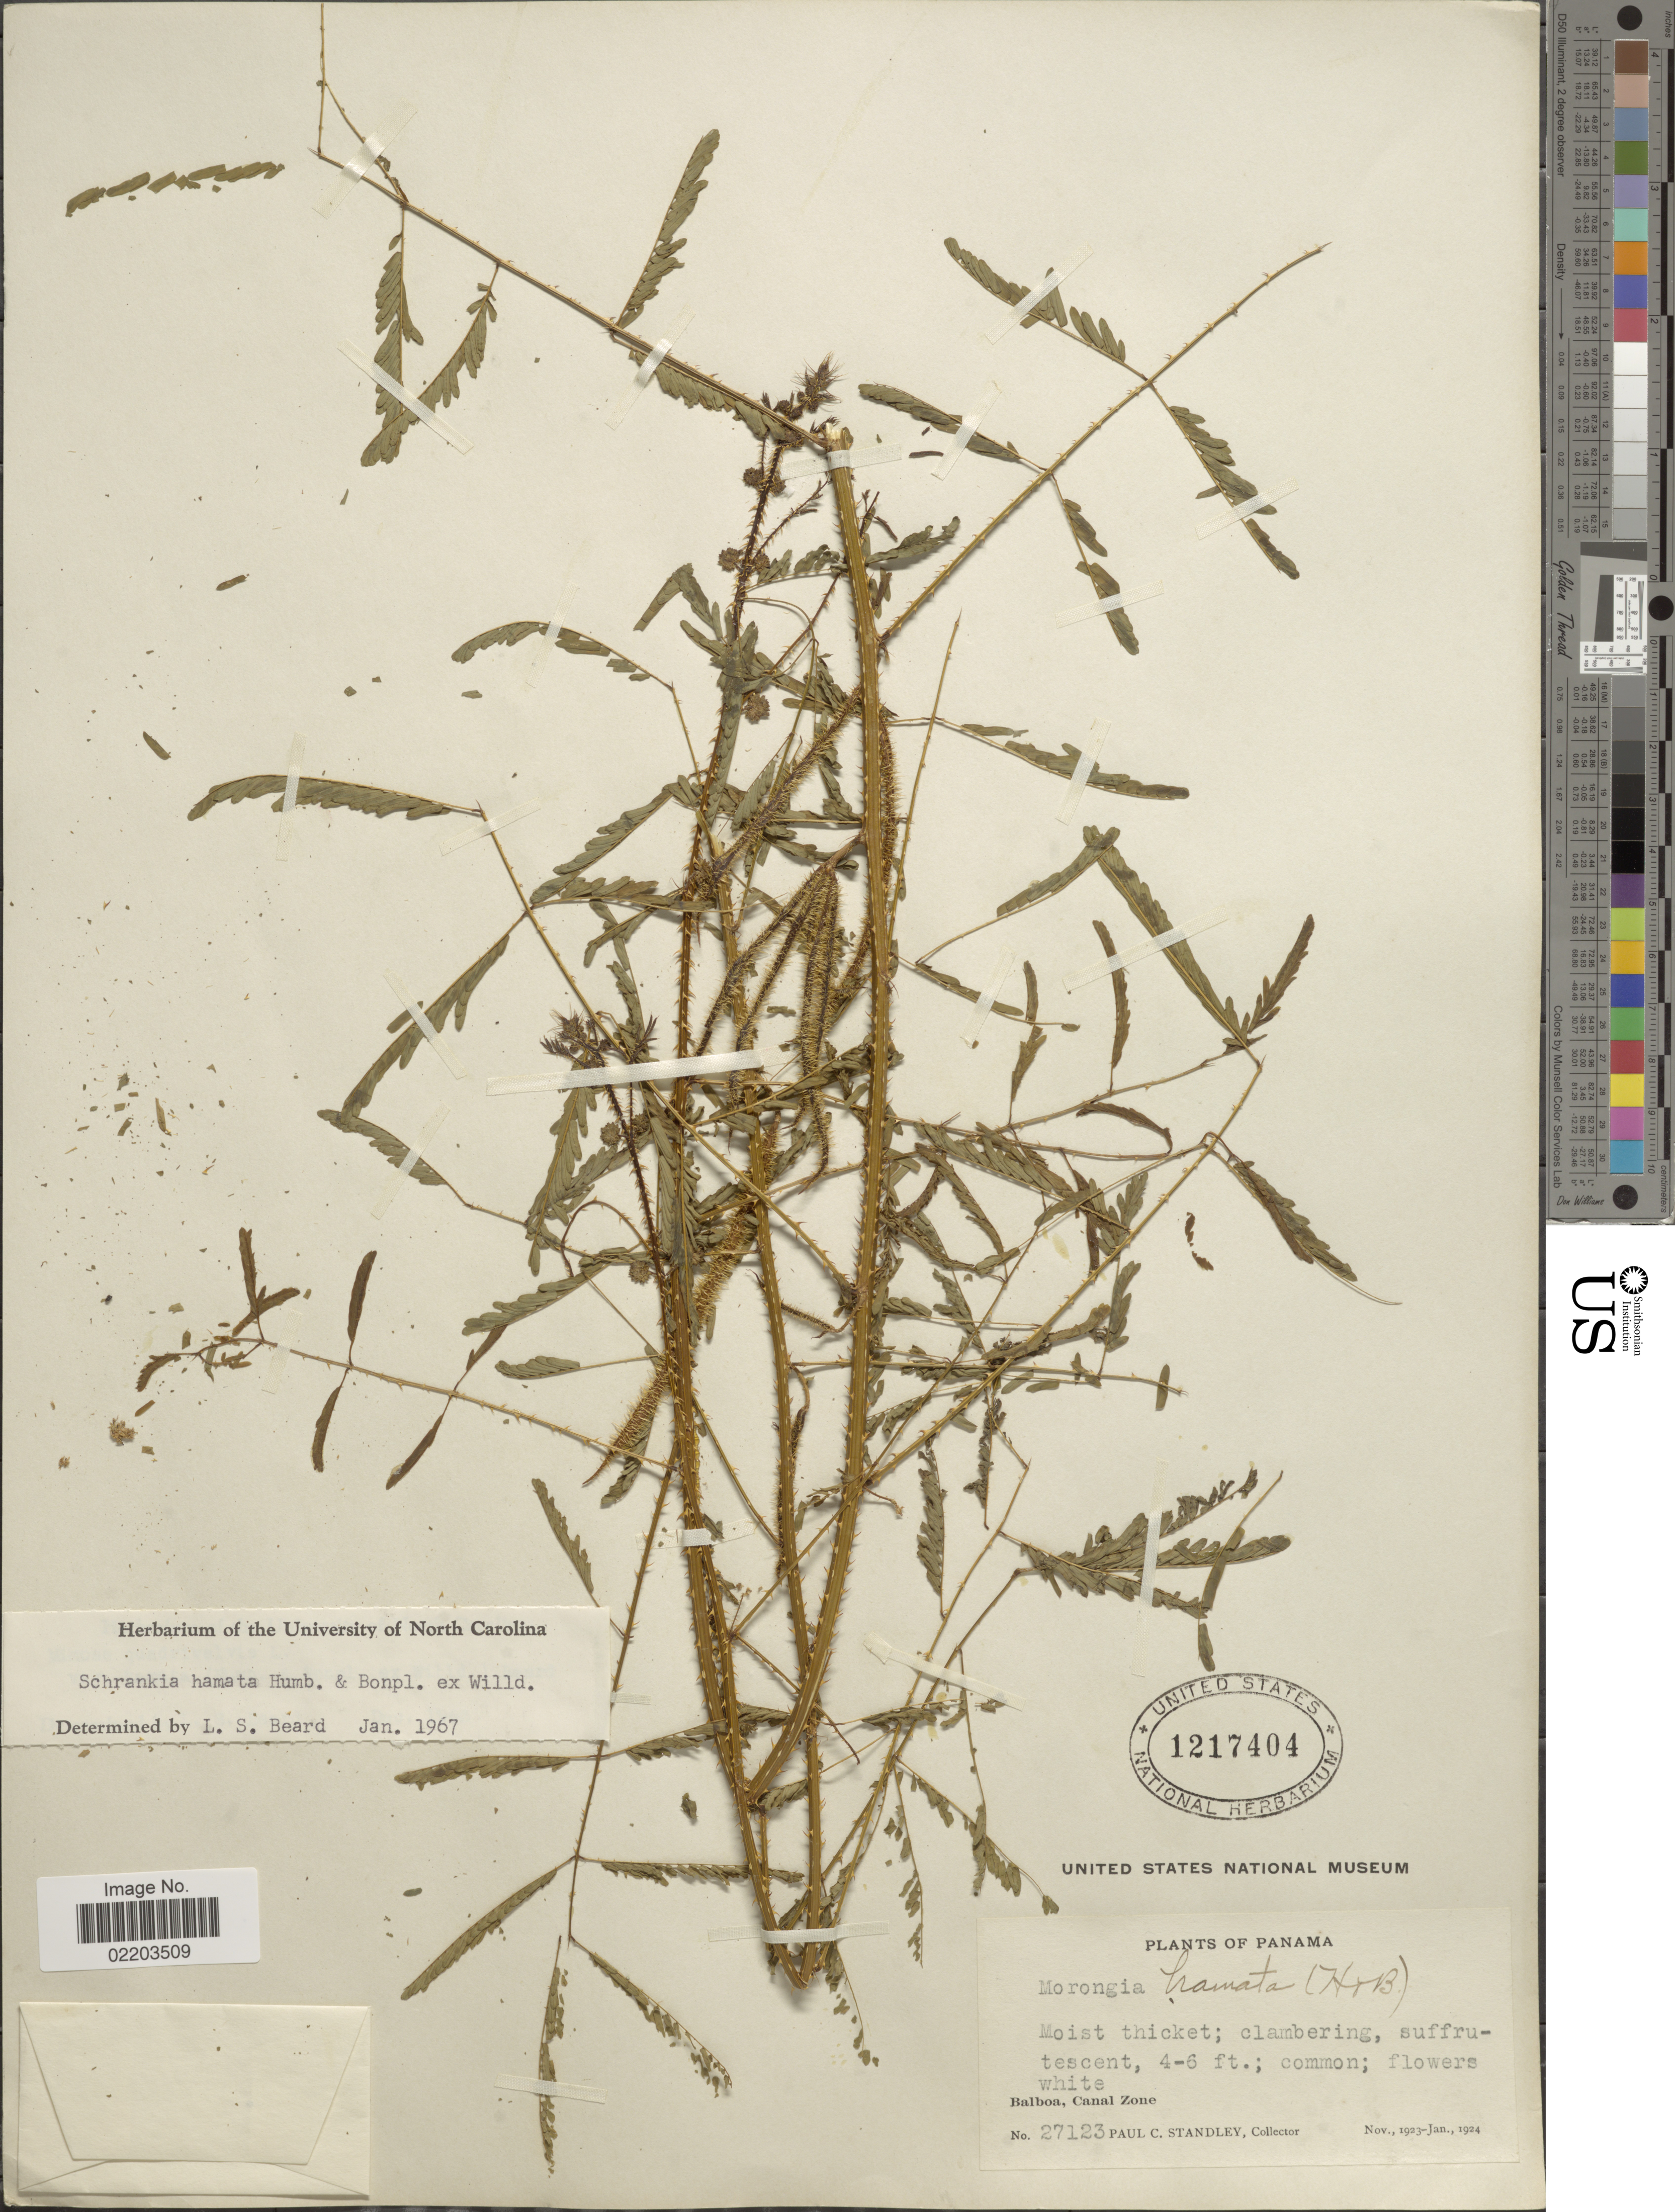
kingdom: Plantae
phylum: Tracheophyta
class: Magnoliopsida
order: Fabales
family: Fabaceae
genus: Mimosa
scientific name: Mimosa tetragona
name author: Poir.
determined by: U.S. National Herbarium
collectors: P. C. Standley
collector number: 27123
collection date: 1923-11/1924-01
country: Panama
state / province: Colón / Panamá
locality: Moist thicket; Balboa, Canal Zone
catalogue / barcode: US 1217404